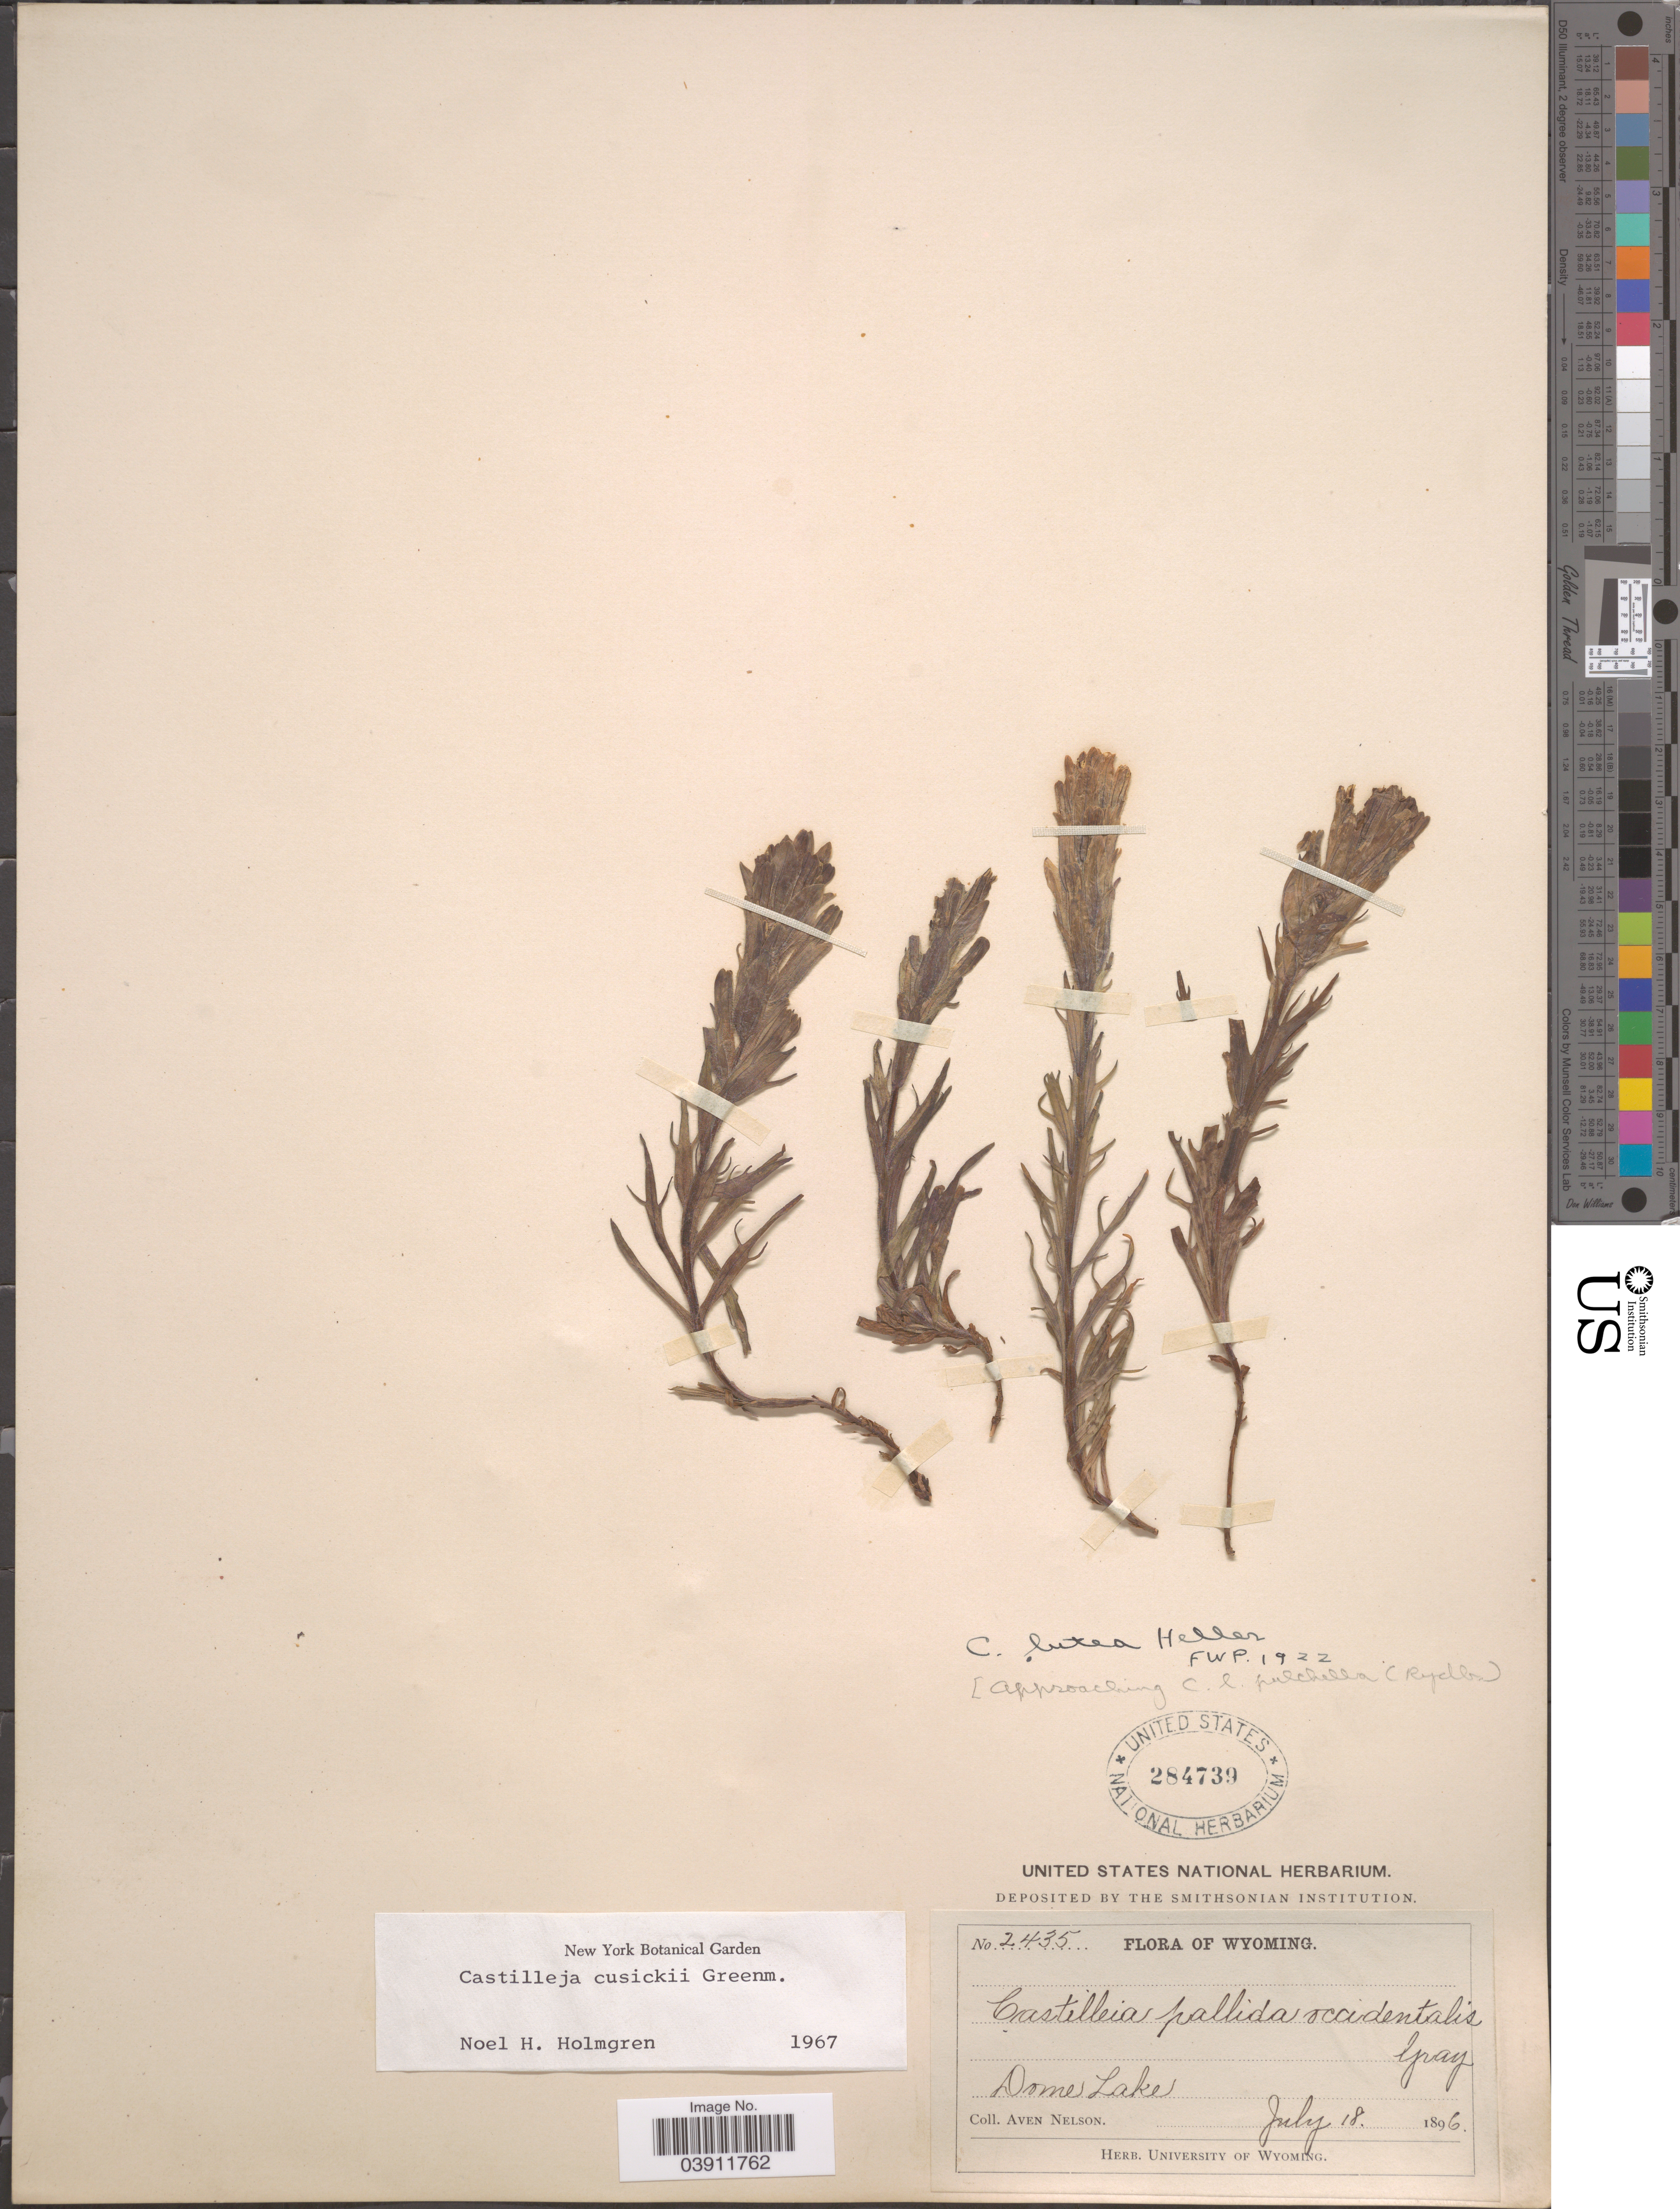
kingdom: Plantae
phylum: Tracheophyta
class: Magnoliopsida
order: Lamiales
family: Orobanchaceae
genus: Castilleja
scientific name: Castilleja cusickii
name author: Greenm.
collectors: A. Nelson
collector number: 2435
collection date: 1896-07-18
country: United States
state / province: Wyoming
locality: Dome Lake.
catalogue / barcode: US 284739